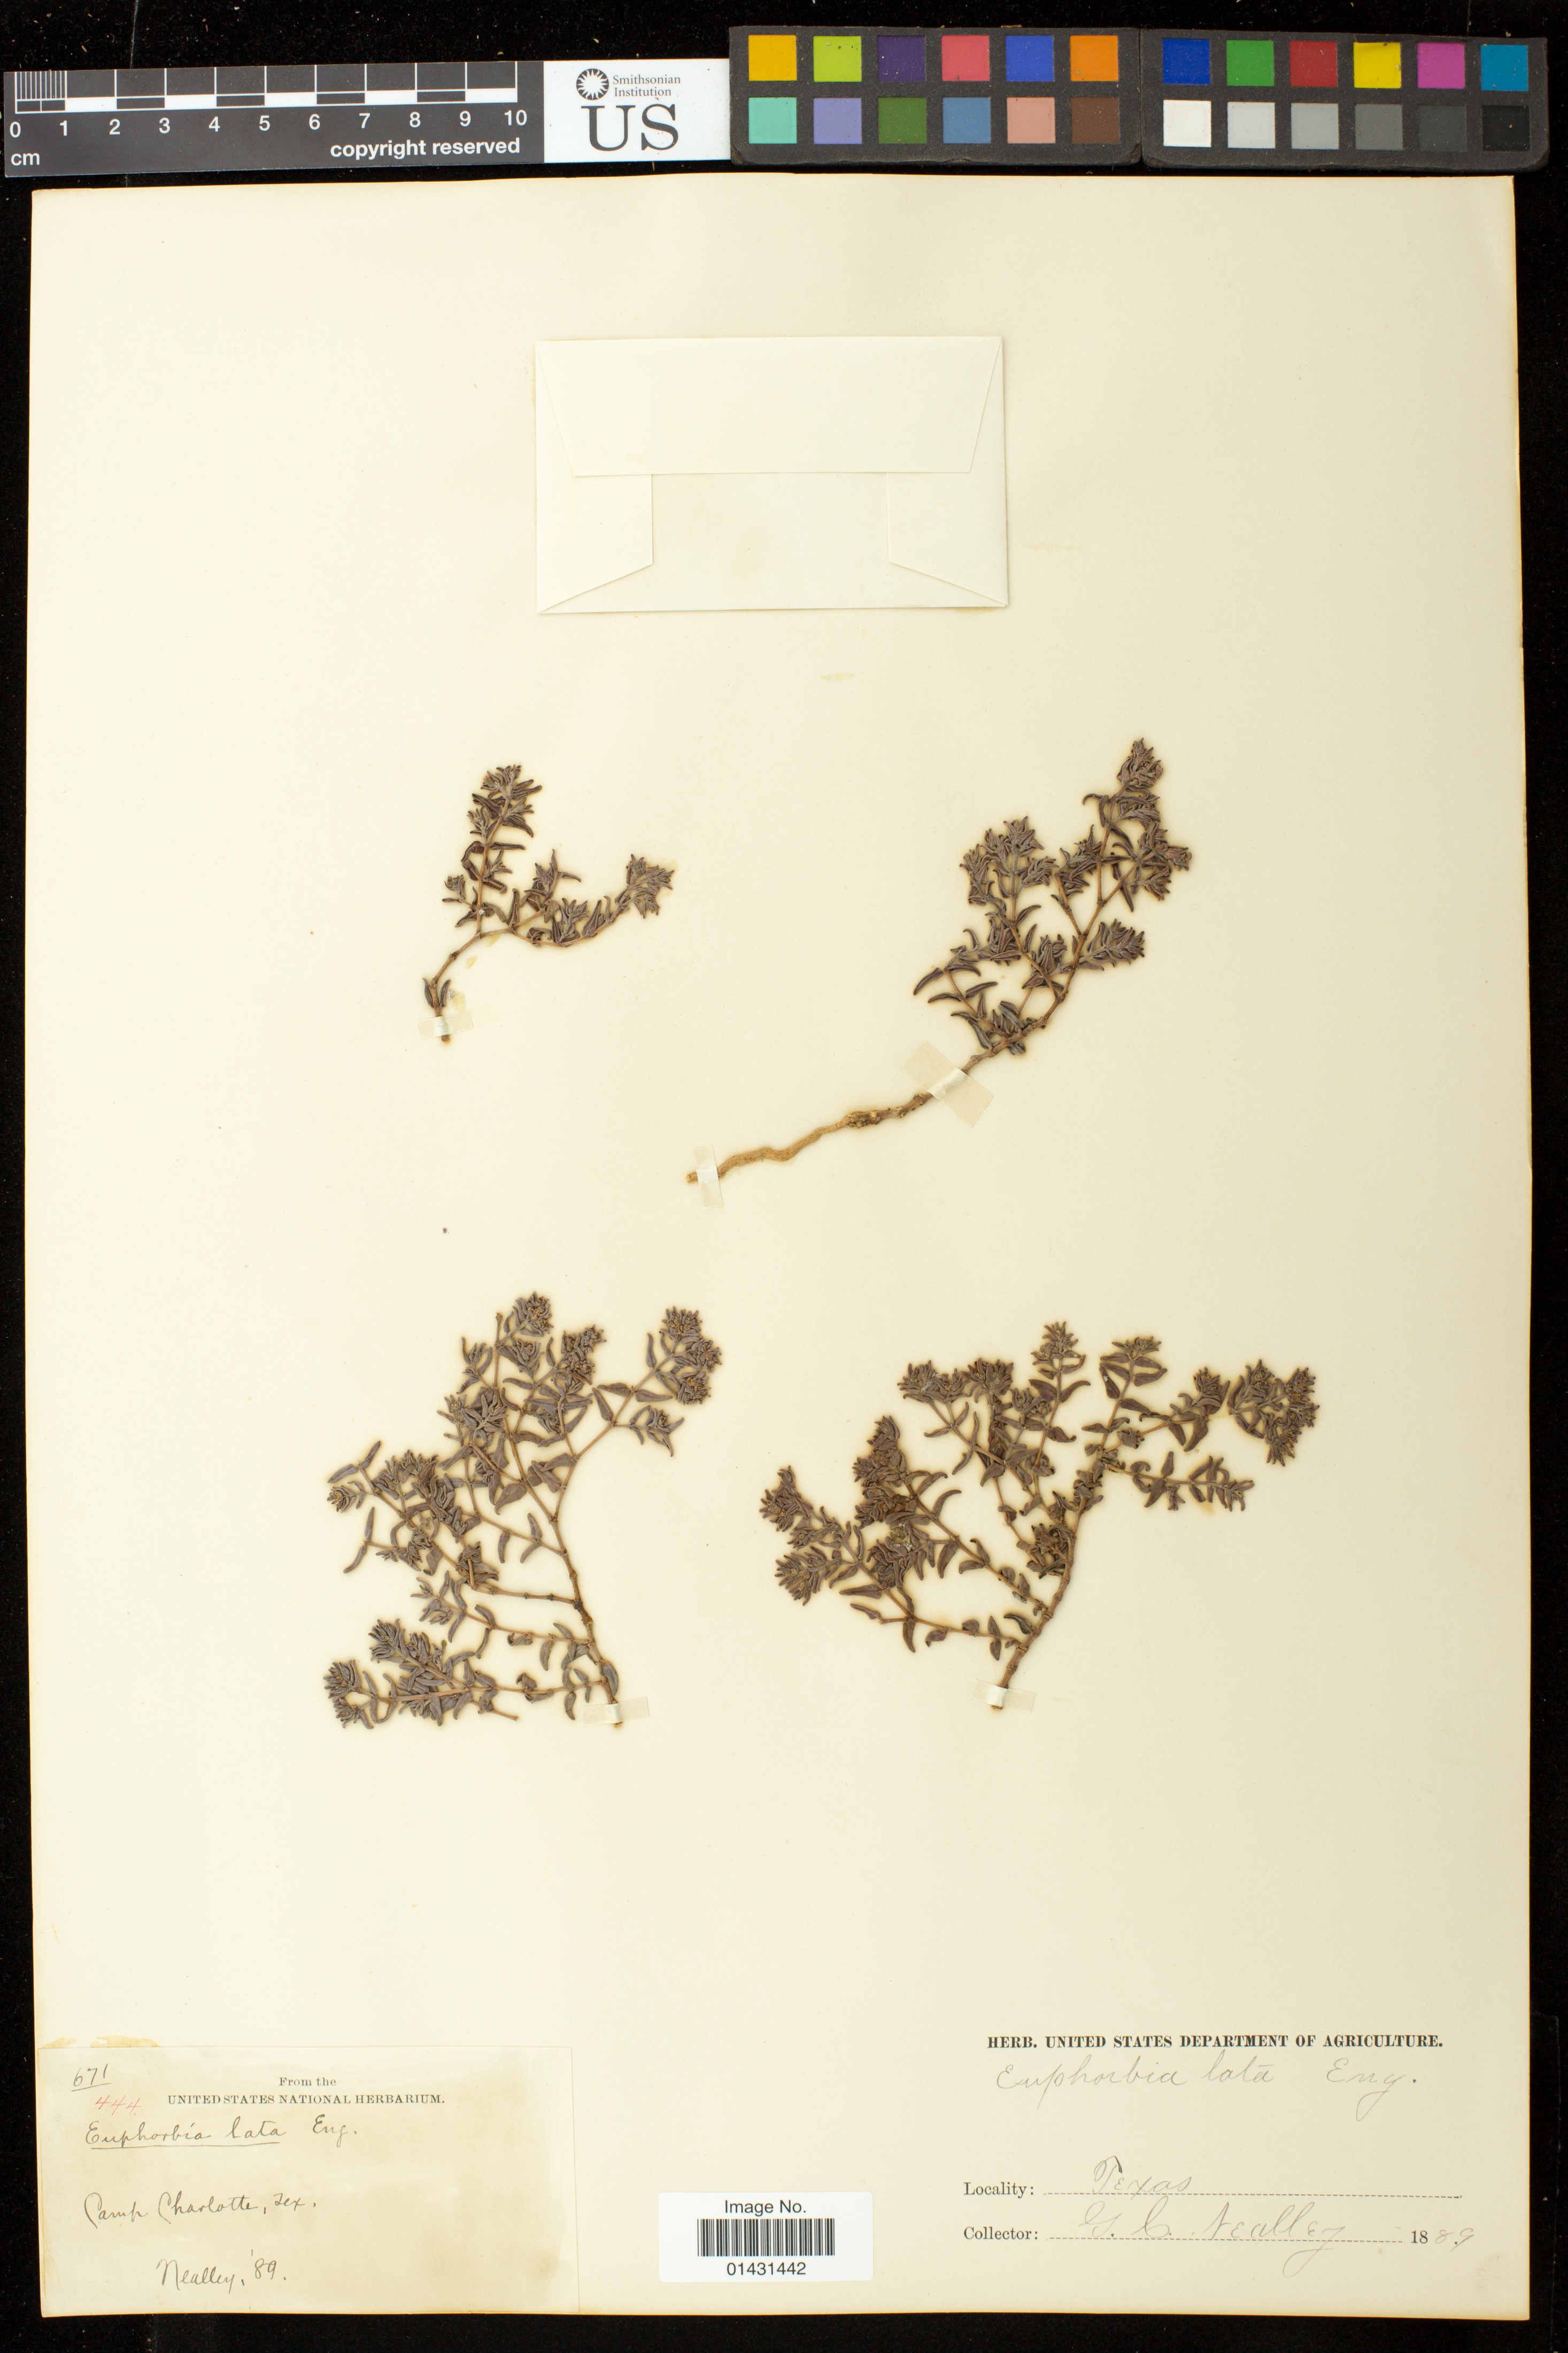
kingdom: Plantae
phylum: Tracheophyta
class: Magnoliopsida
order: Malpighiales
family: Euphorbiaceae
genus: Euphorbia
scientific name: Euphorbia laxa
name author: Drake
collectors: G. C. Nealley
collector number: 671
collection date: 1889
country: United States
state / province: Texas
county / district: Irion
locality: Camp Charlotte